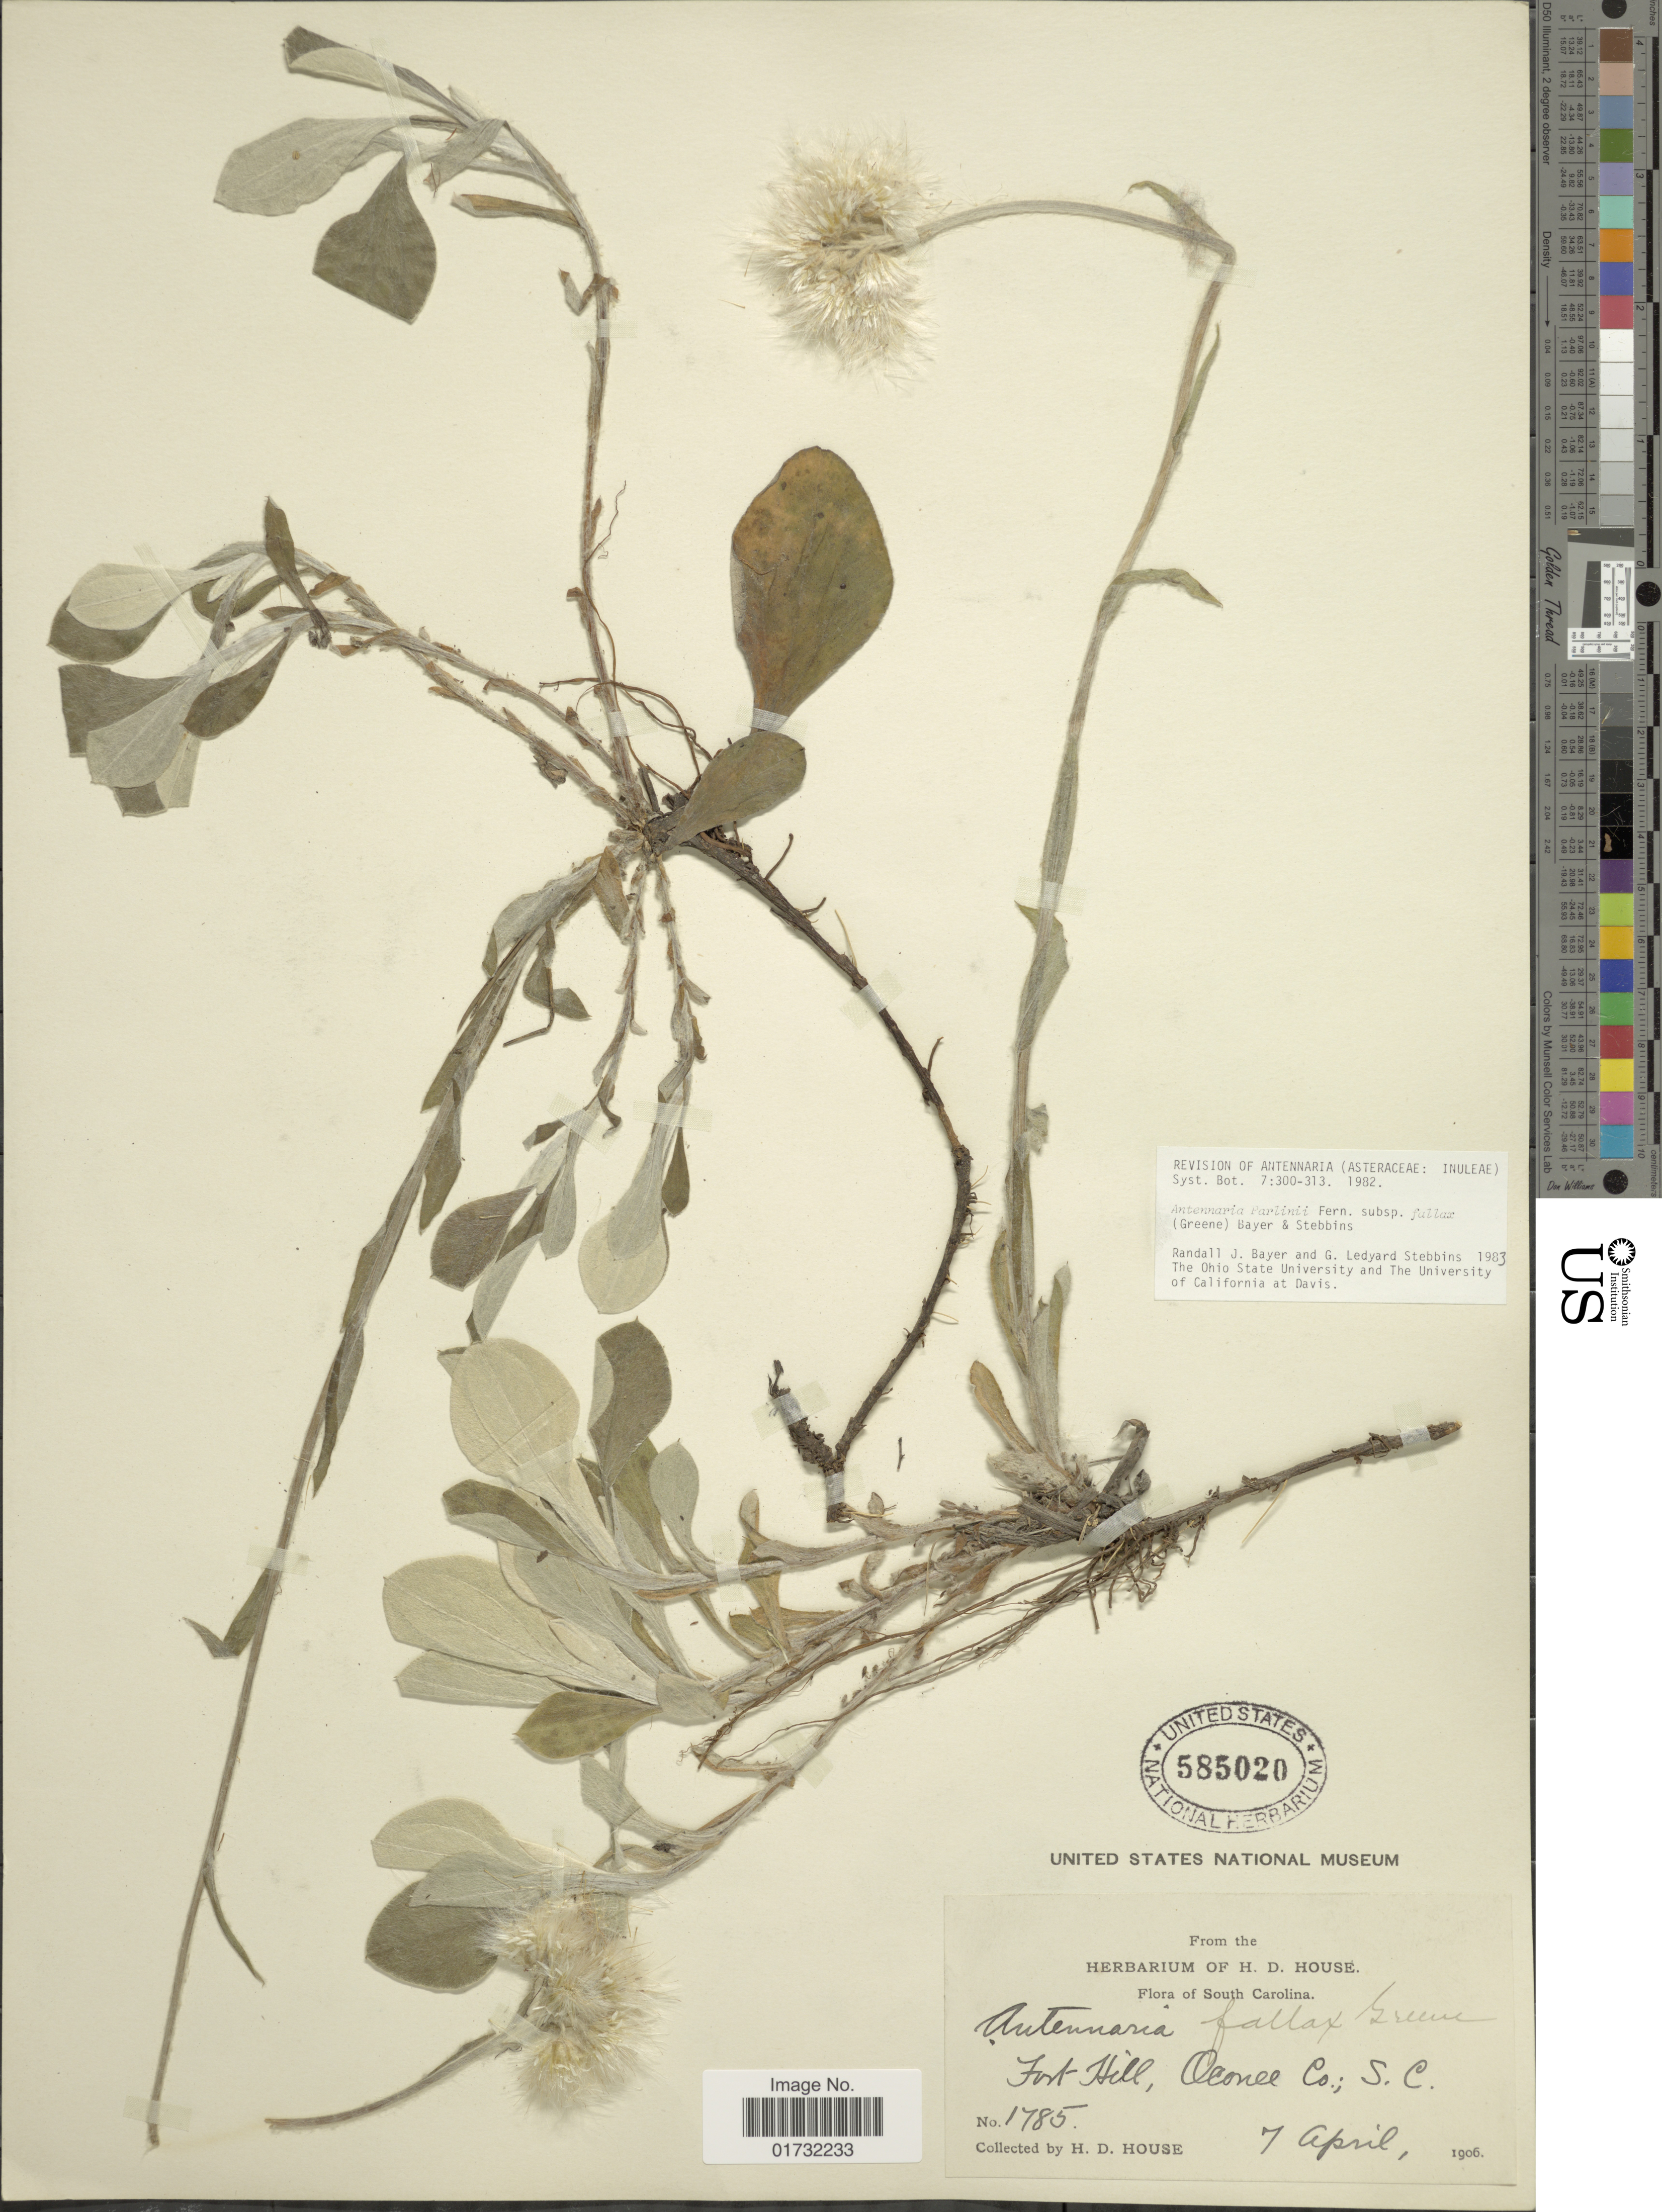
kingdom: Plantae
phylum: Tracheophyta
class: Magnoliopsida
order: Asterales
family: Asteraceae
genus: Antennaria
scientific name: Antennaria parlinii subsp. fallax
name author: (Greene) R.J. Bayer & Stebbins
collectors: H. D. House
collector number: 1785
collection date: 1906-04-07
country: United States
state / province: South Carolina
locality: Fort Hill, Oconee Co.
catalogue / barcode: US 585020